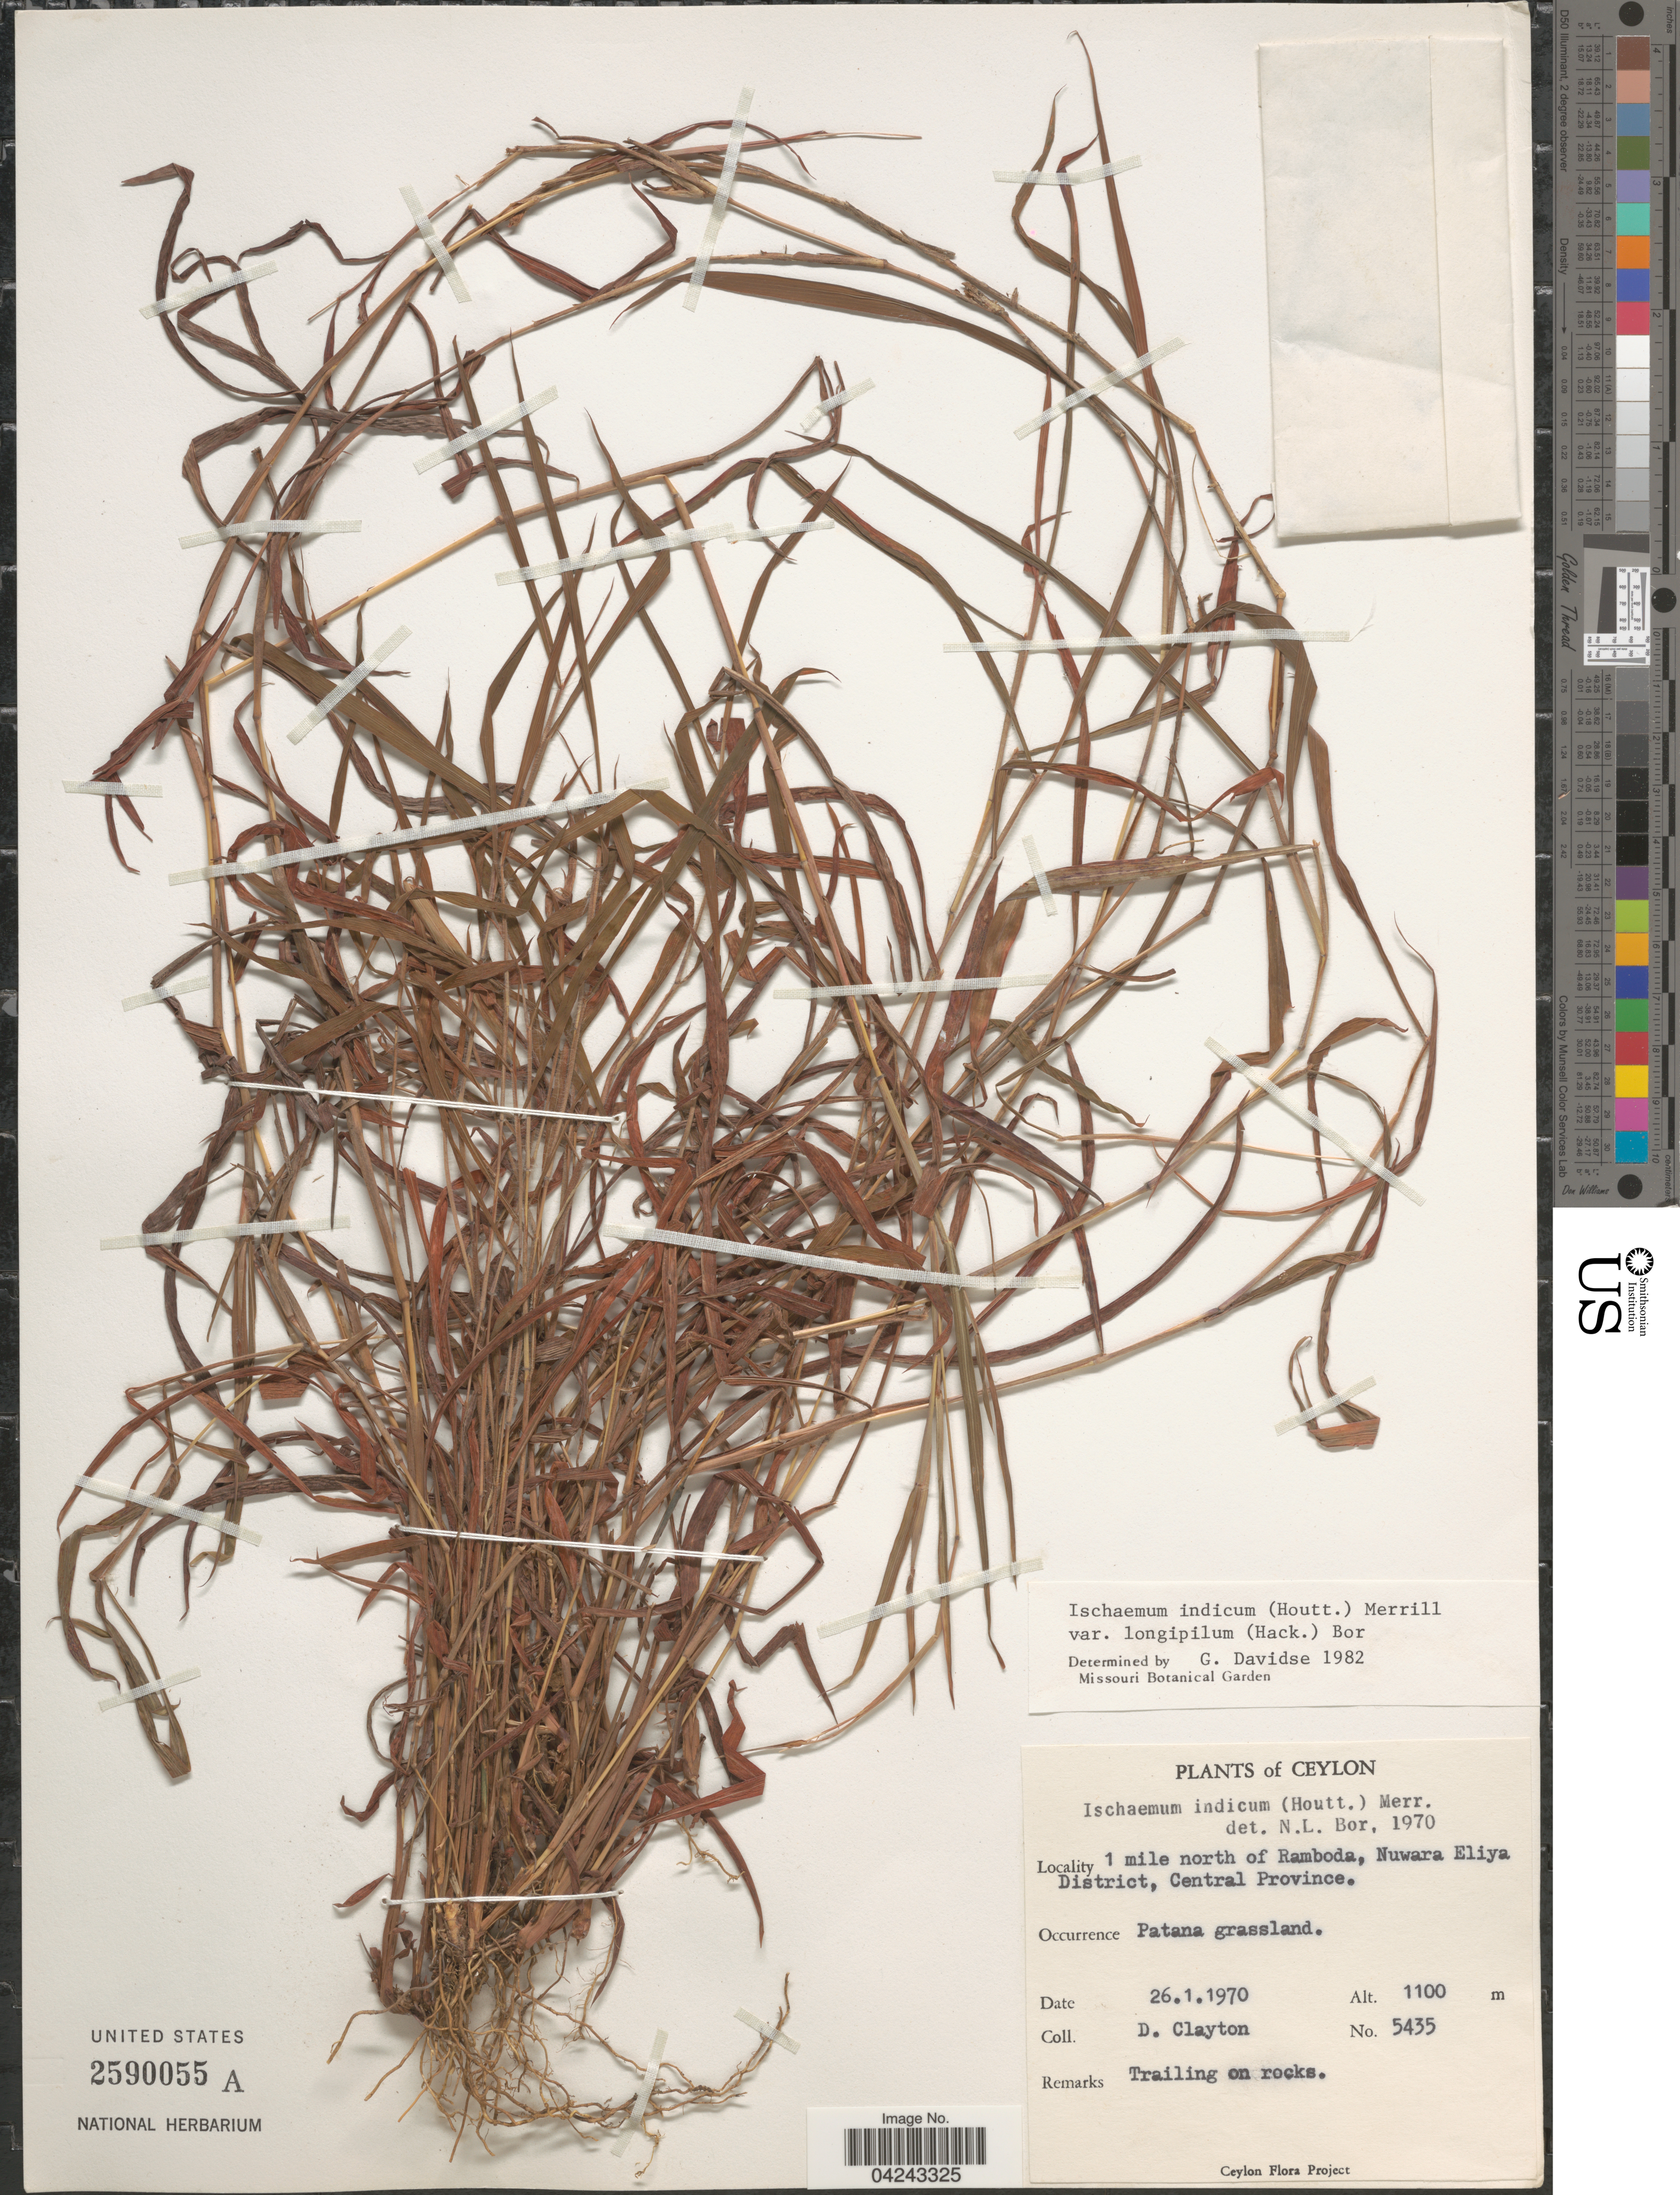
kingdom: Plantae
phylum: Tracheophyta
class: Liliopsida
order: Poales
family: Poaceae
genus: Ischaemum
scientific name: Ischaemum ciliare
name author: Retz.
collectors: D. Clayton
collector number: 5435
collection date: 1970-01-26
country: Sri Lanka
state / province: Central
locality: Ceylon. 1 mile north of Ramboda, Nuwara Eliya District.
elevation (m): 1100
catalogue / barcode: US 2590055A